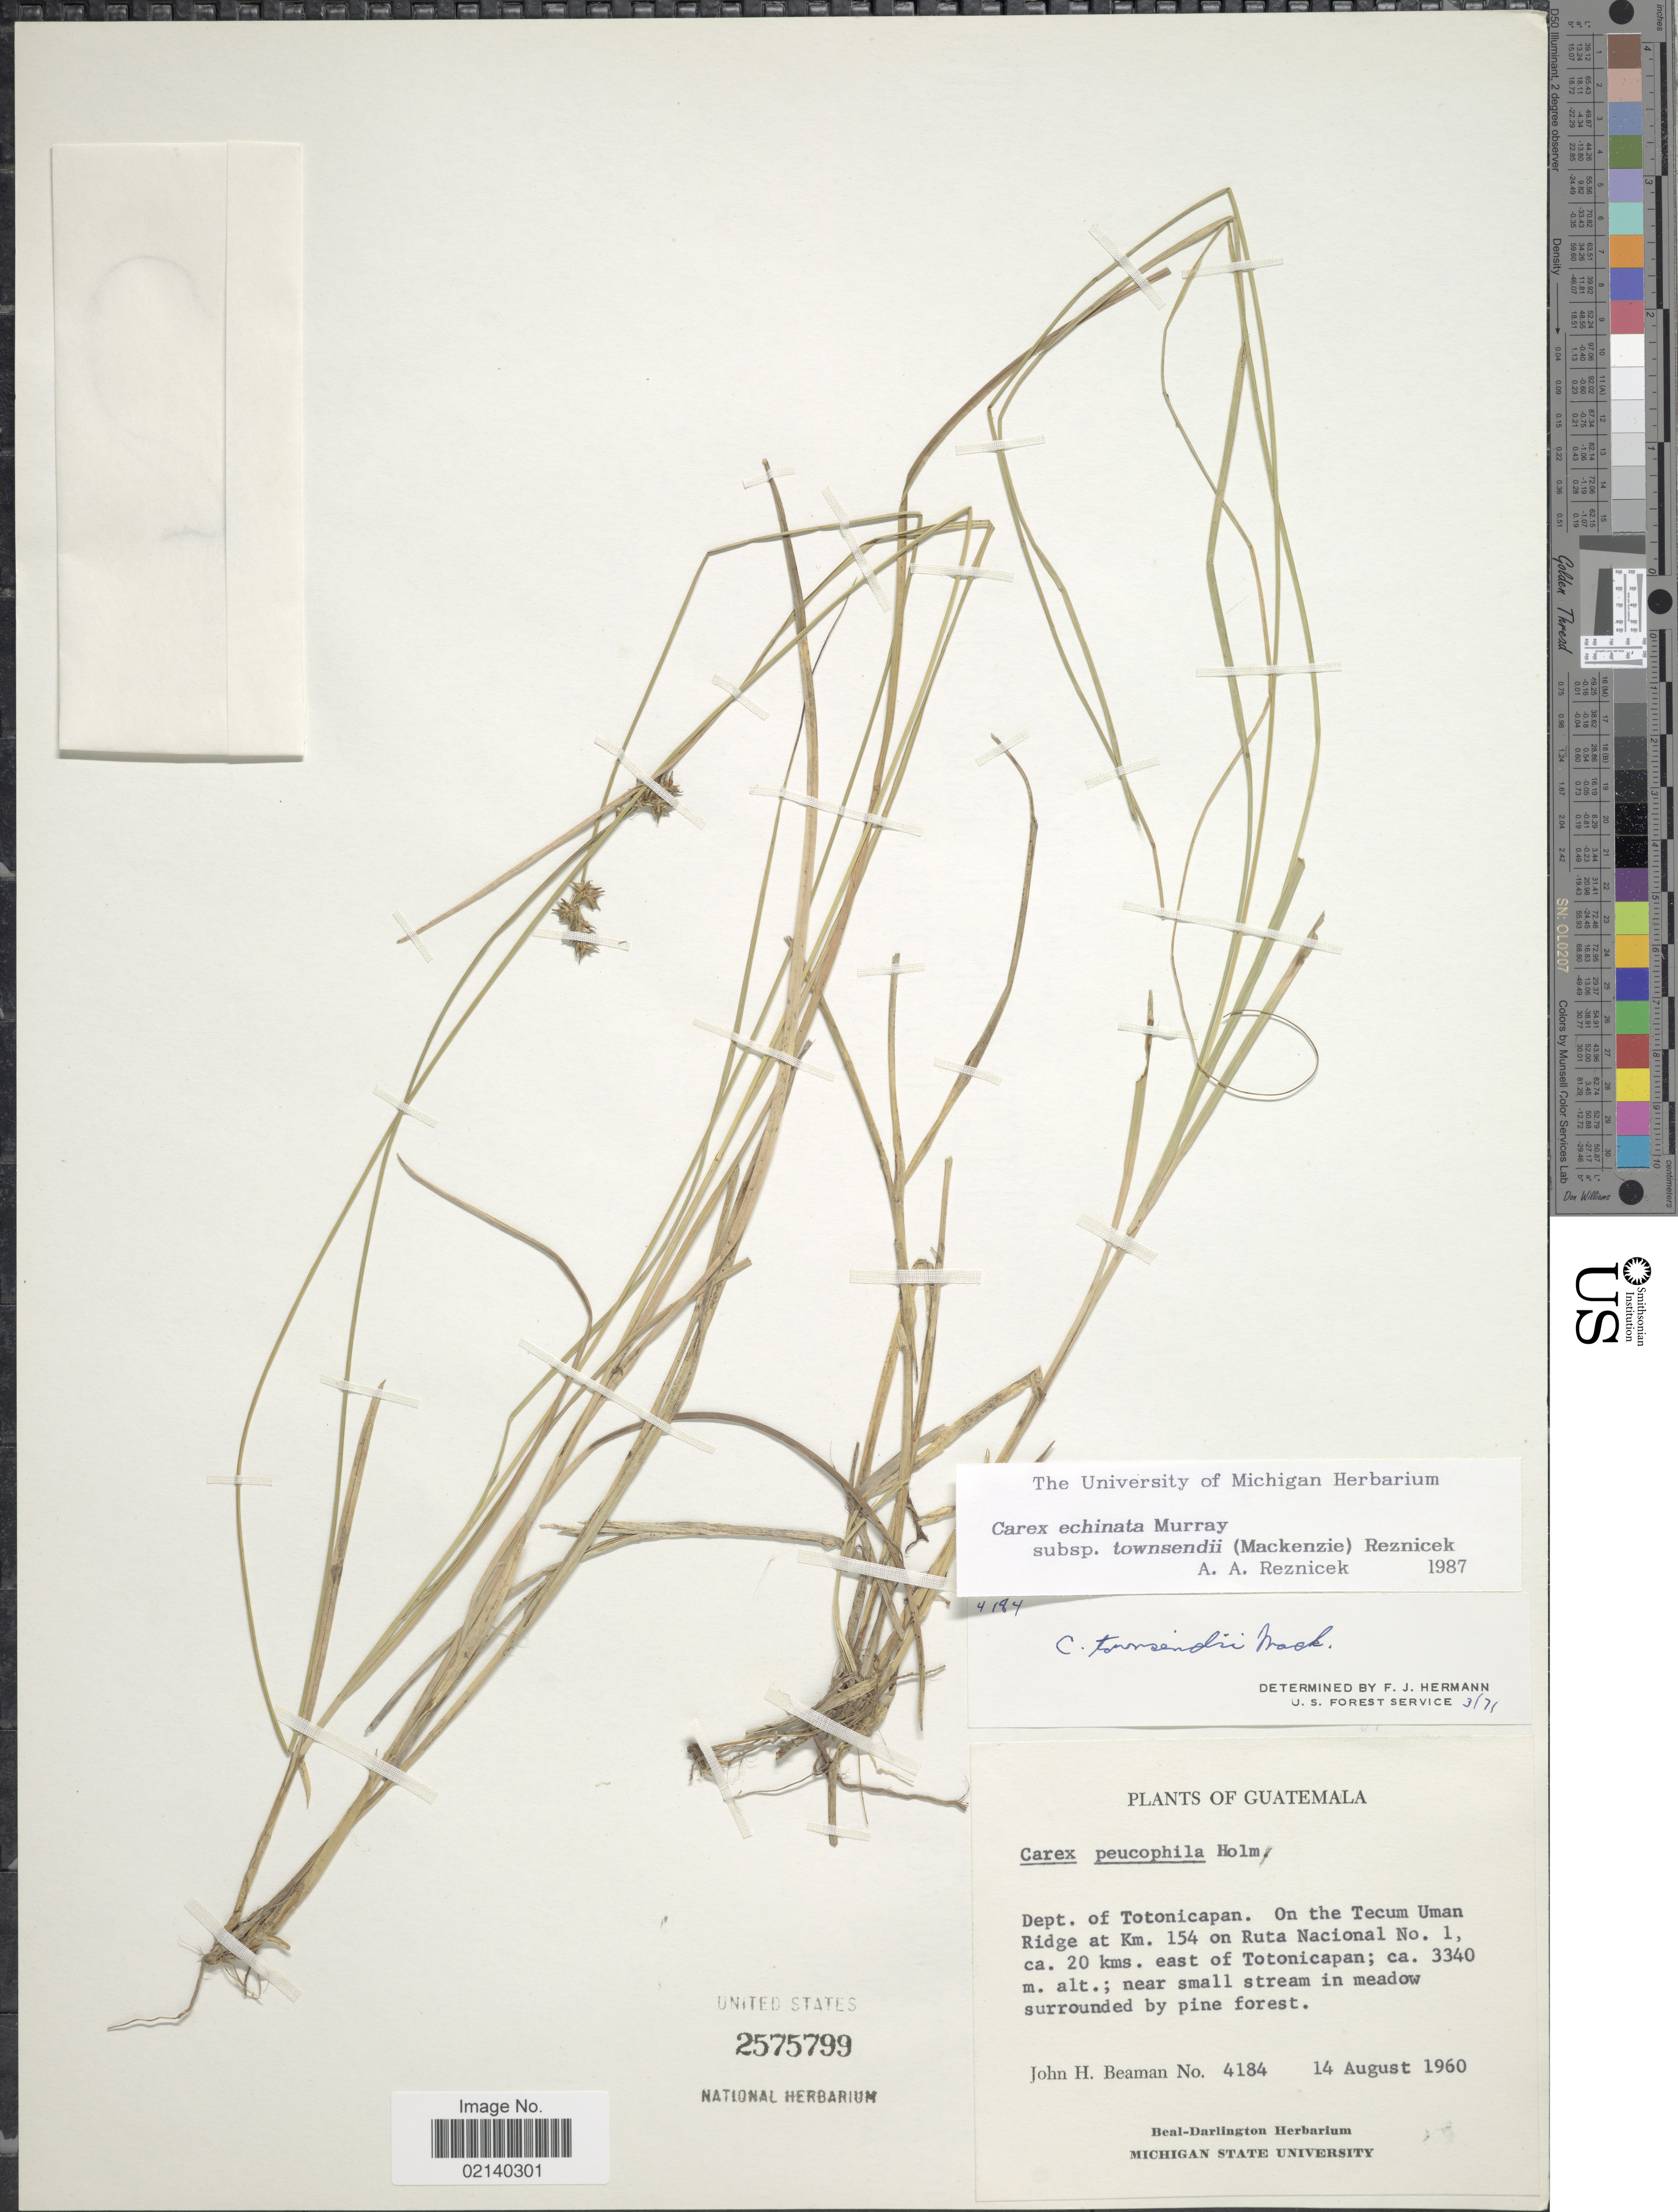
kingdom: Plantae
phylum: Tracheophyta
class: Liliopsida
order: Poales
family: Cyperaceae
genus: Carex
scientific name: Carex townsendii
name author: Mack.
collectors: J. H. Beaman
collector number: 4184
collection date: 1960-08-14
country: Guatemala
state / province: Totonicapan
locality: Dept. of Totonicapan. On the Tecum Uman Ridge at Km. 154 on Ruta Nacional No. 1, ca. 20 kms. east of Totonicapan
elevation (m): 3340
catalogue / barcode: US 2575799